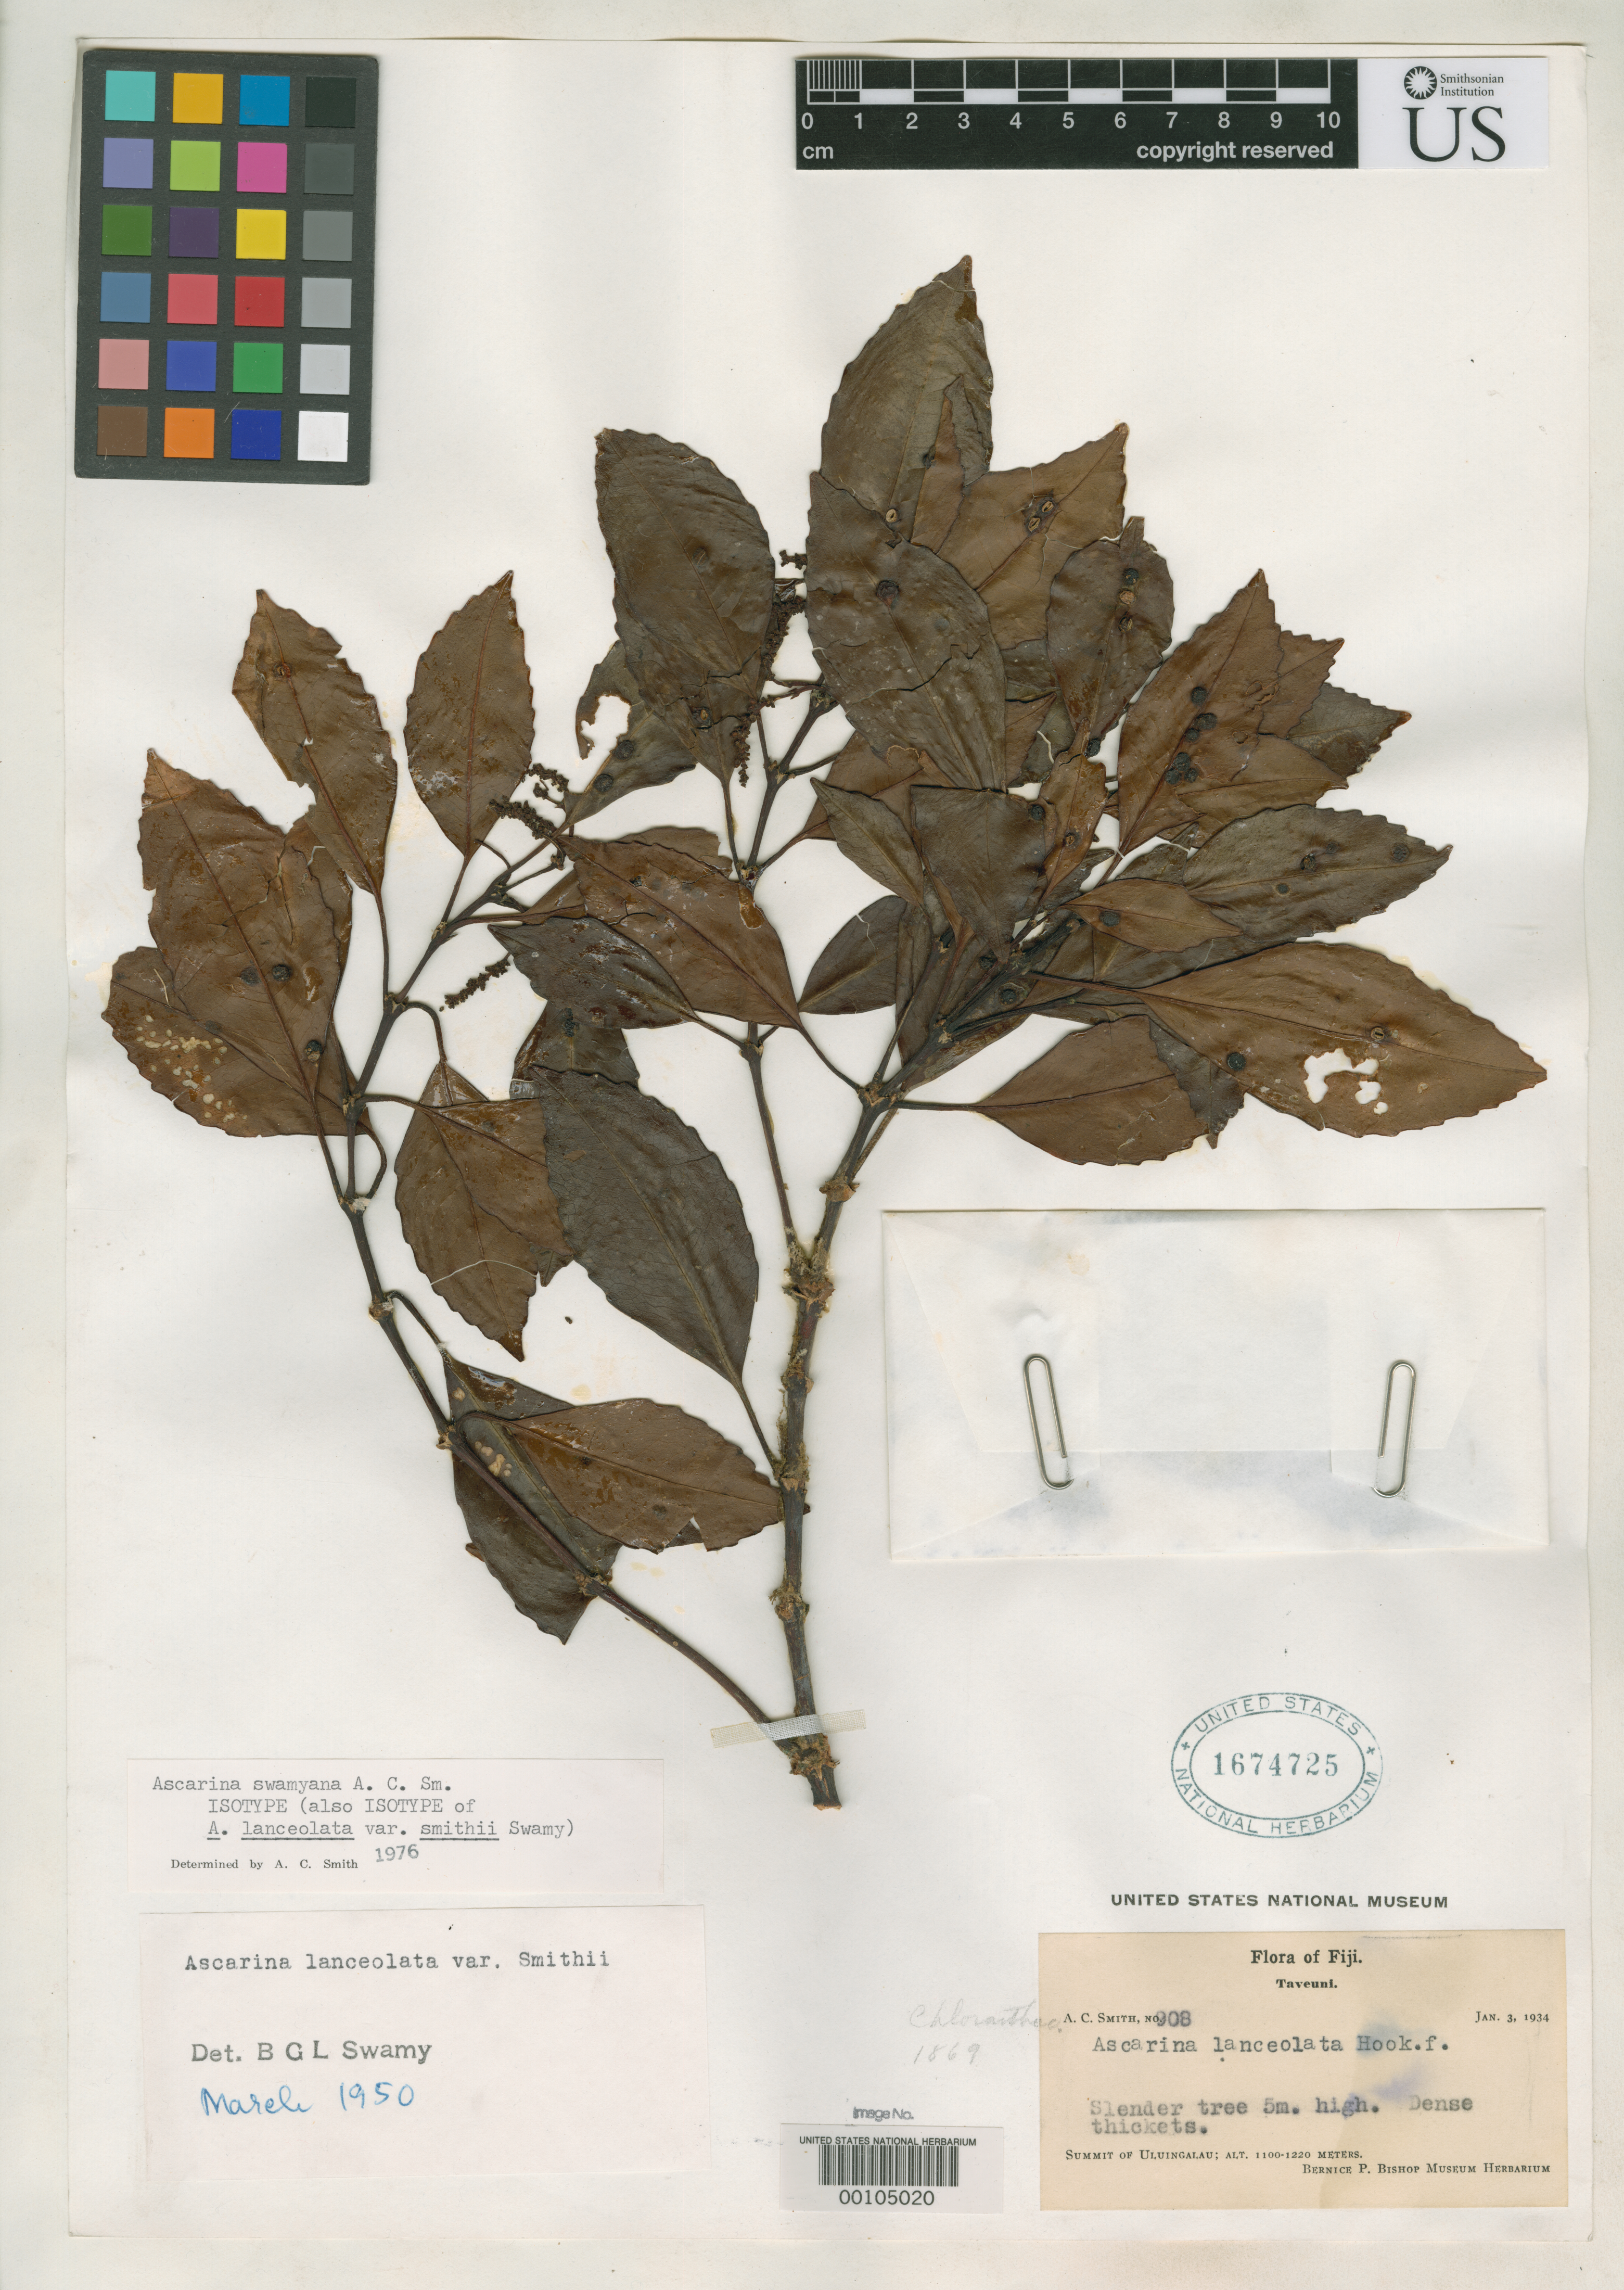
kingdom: Plantae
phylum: Tracheophyta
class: Magnoliopsida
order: Chloranthales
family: Chloranthaceae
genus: Ascarina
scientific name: Ascarina swamyana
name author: A.C. Sm.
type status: Isotype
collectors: A. C. Smith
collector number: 908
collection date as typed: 03 Jan 1934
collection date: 1934-01-03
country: Fiji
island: Taveuni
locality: Summit of Uluingalau. [Vanua Levu Group]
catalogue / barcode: US 1674725